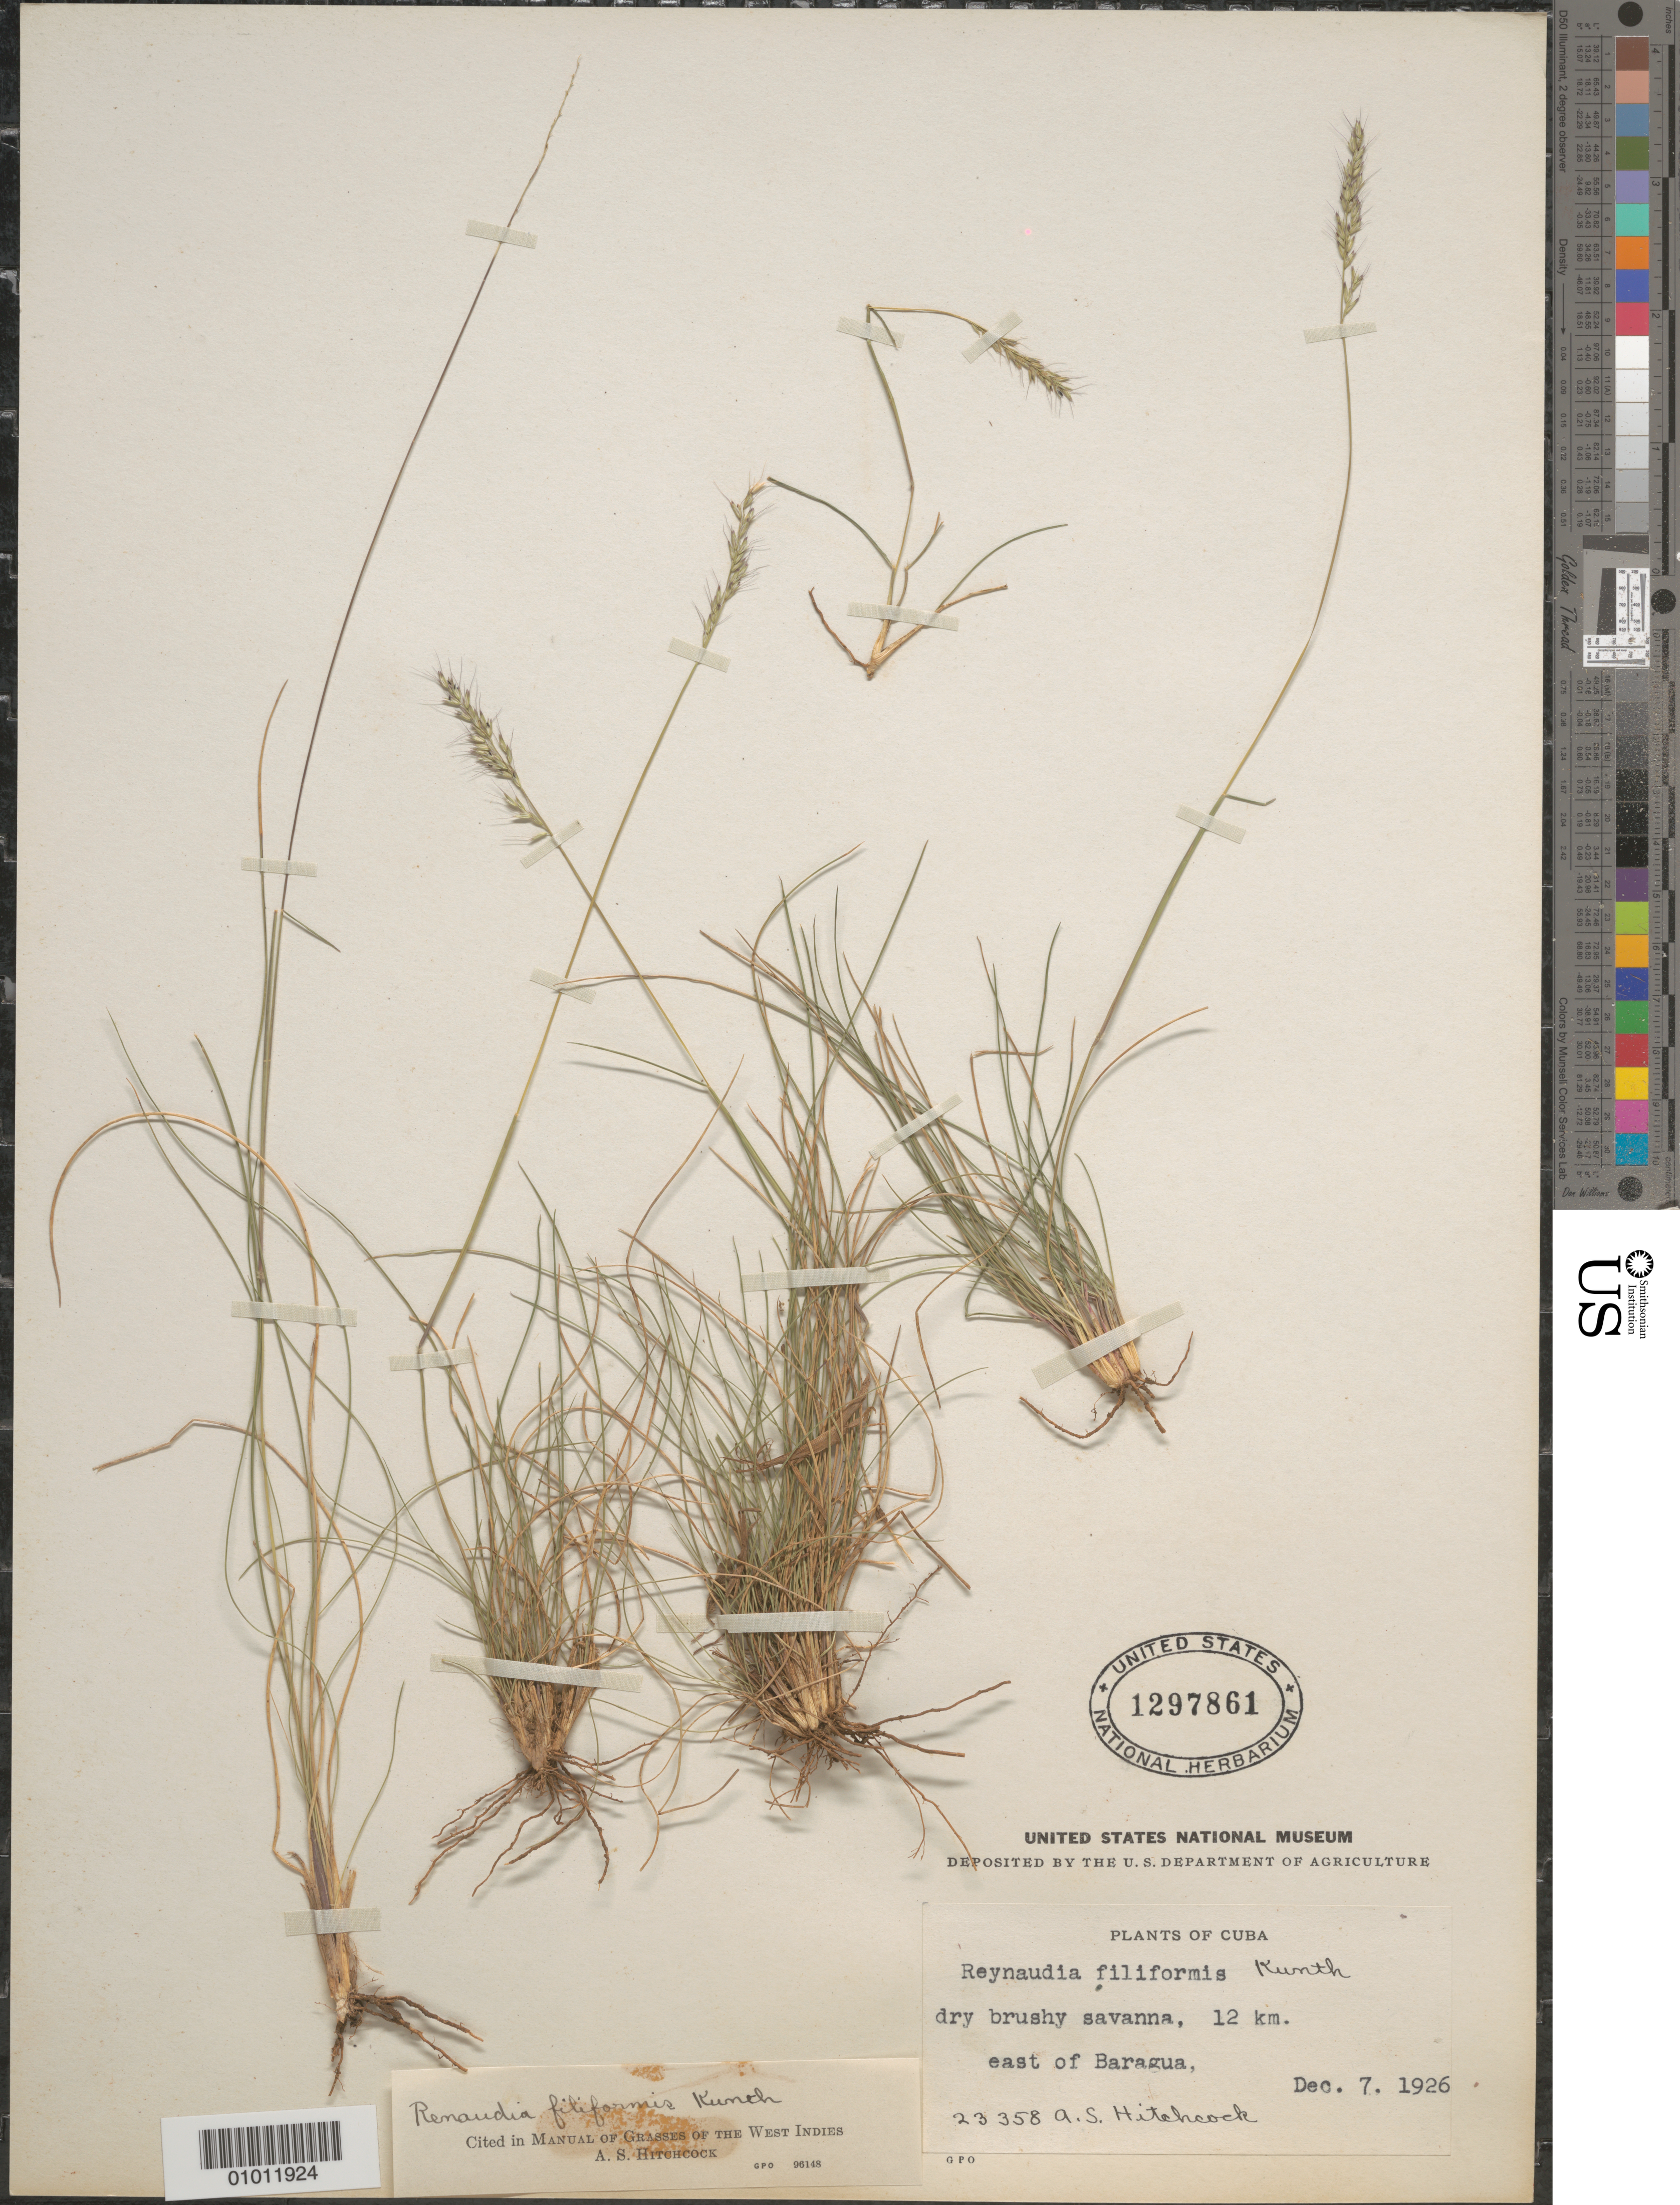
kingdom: Plantae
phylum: Tracheophyta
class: Liliopsida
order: Poales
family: Poaceae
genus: Reynaudia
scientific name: Reynaudia filiformis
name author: (Spreng. ex Schult.) Kunth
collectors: A. S. Hitchcock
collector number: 23358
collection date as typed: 07 Dec 1926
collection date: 1926-12-07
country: Cuba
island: Cuba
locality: Dry brushy Savanna, 12 km East of Baragua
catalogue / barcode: US 1297861